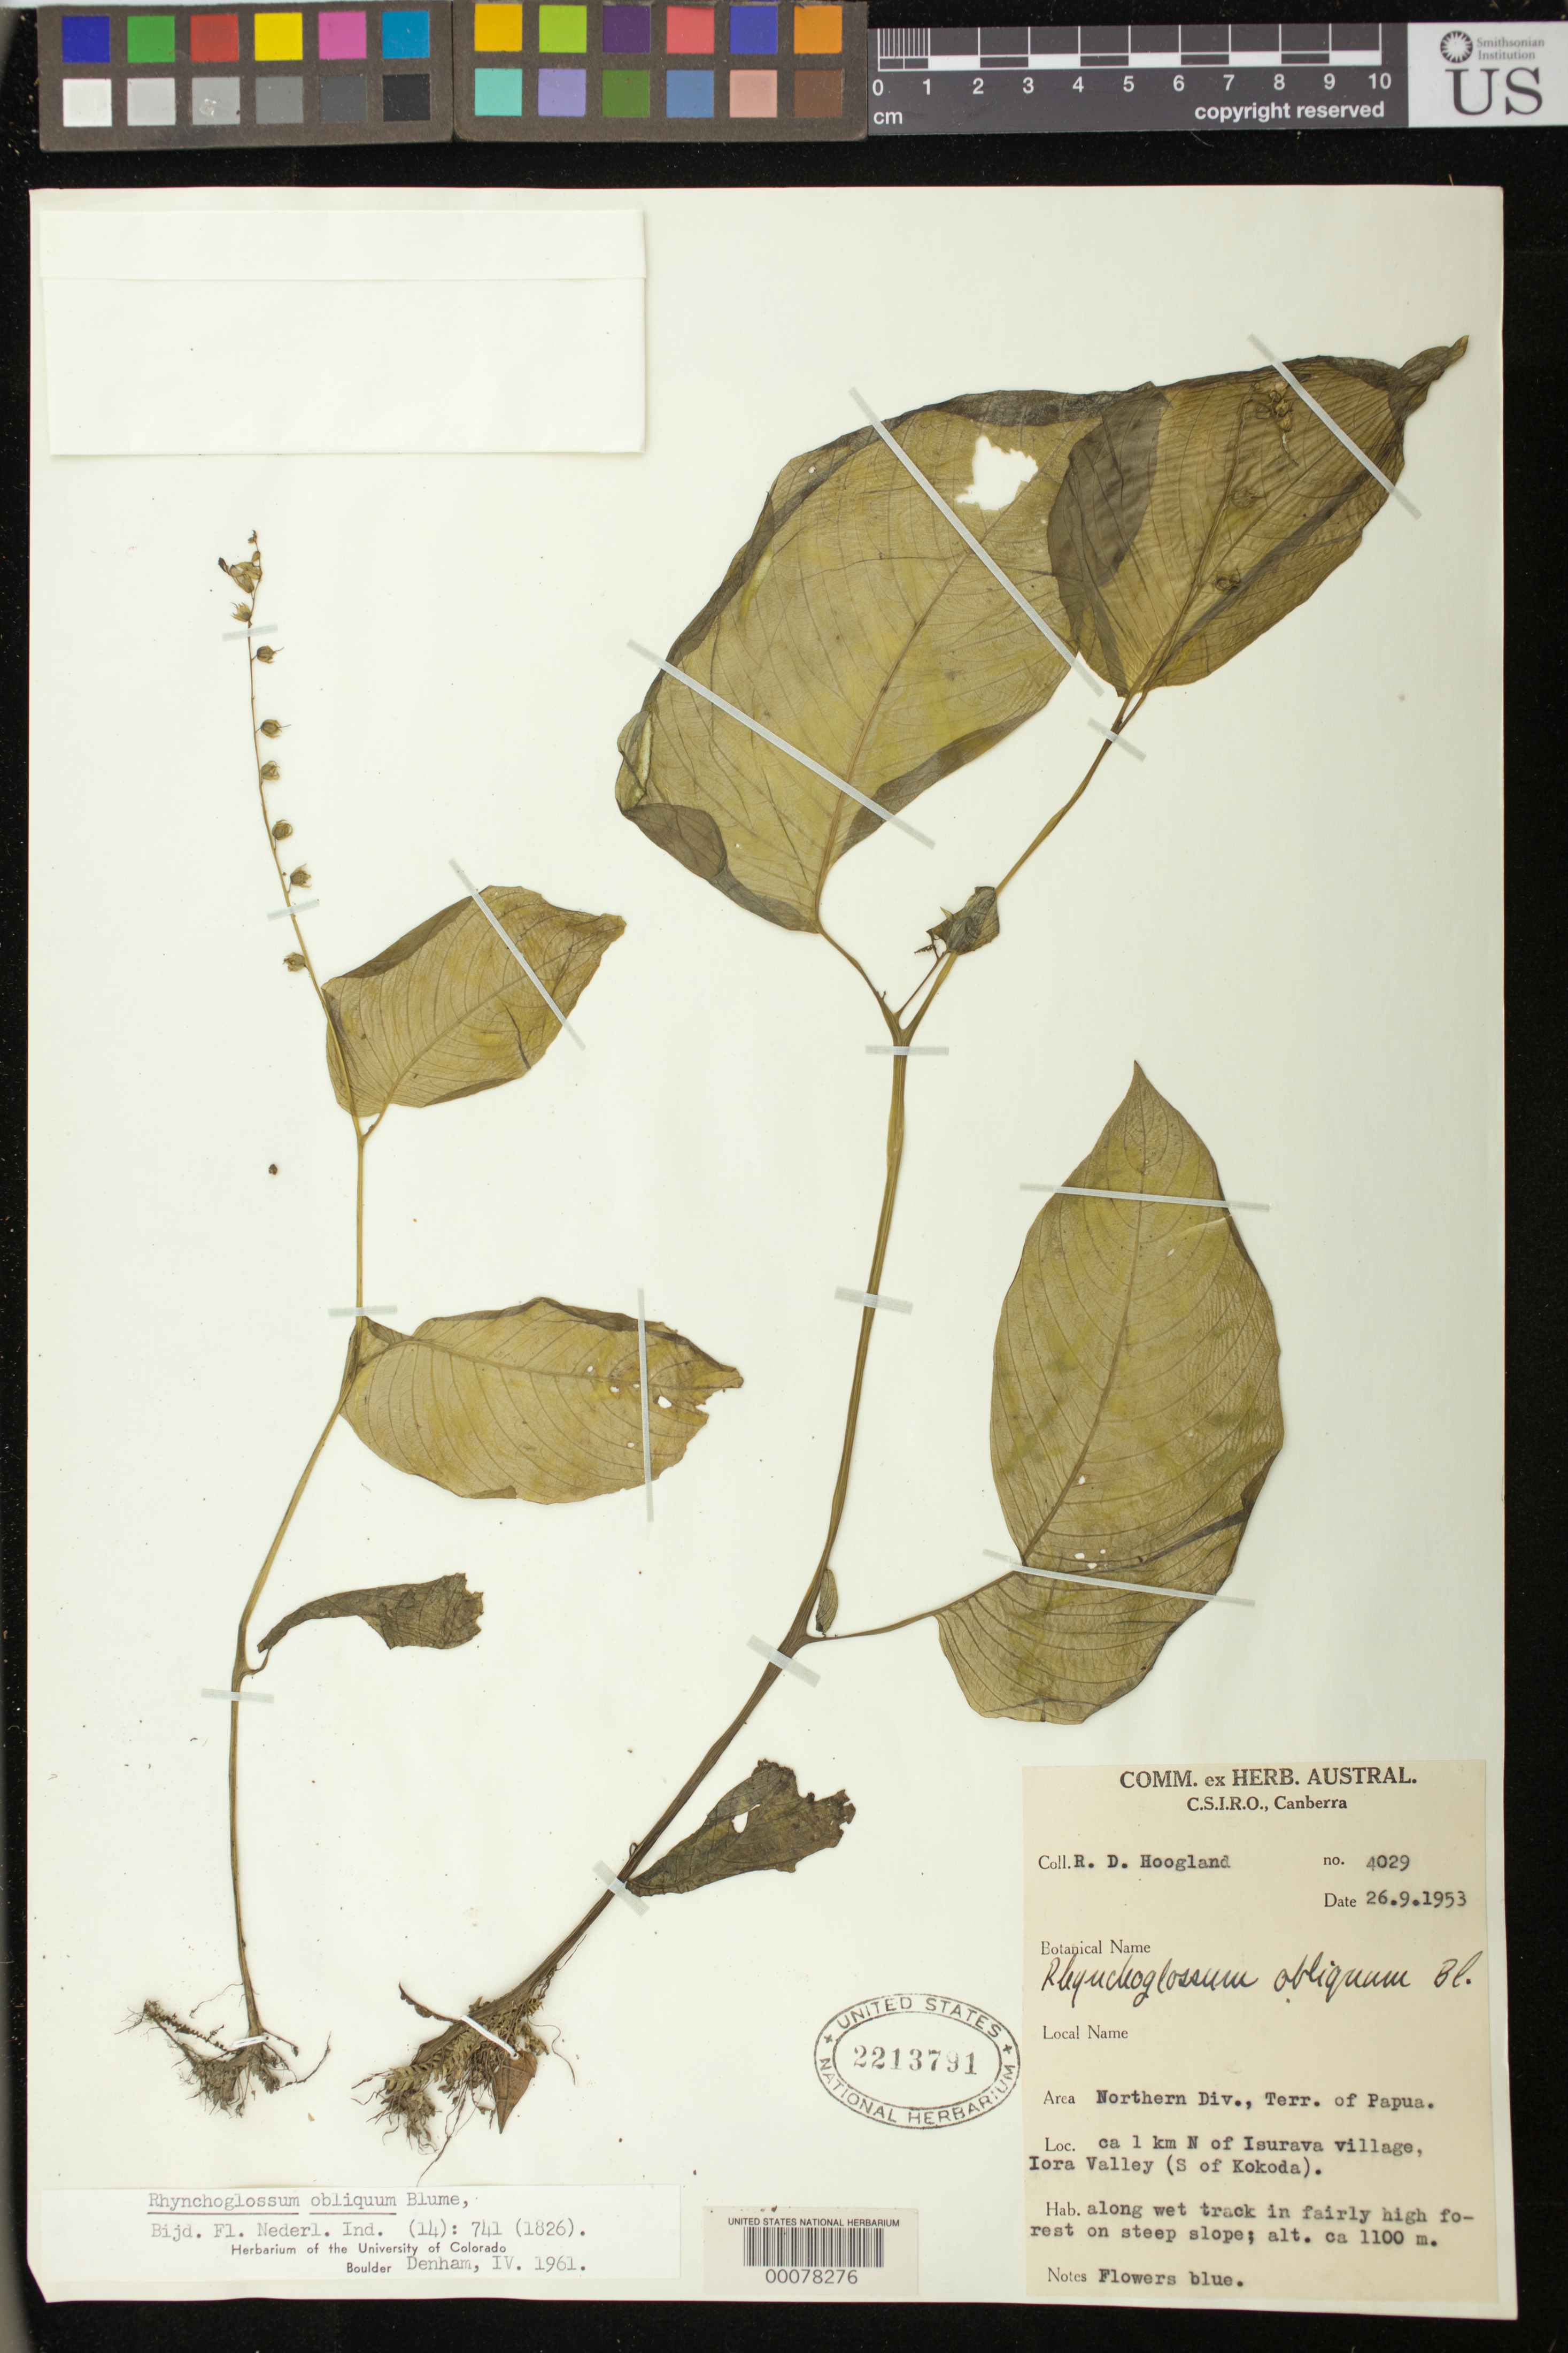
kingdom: Plantae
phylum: Tracheophyta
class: Magnoliopsida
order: Lamiales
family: Gesneriaceae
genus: Rhynchoglossum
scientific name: Rhynchoglossum obliquum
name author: Blume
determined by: Denham, D. L.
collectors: R. D. Hoogland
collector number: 4029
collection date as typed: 26 Sep 1953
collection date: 1953-09-26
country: Papua New Guinea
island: New Guinea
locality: Northern div, about 1 km n of isurava village, iora valley (s of kokoda)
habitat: Along wet track in fairly high forest on steep slope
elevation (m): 1100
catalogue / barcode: US 2213791